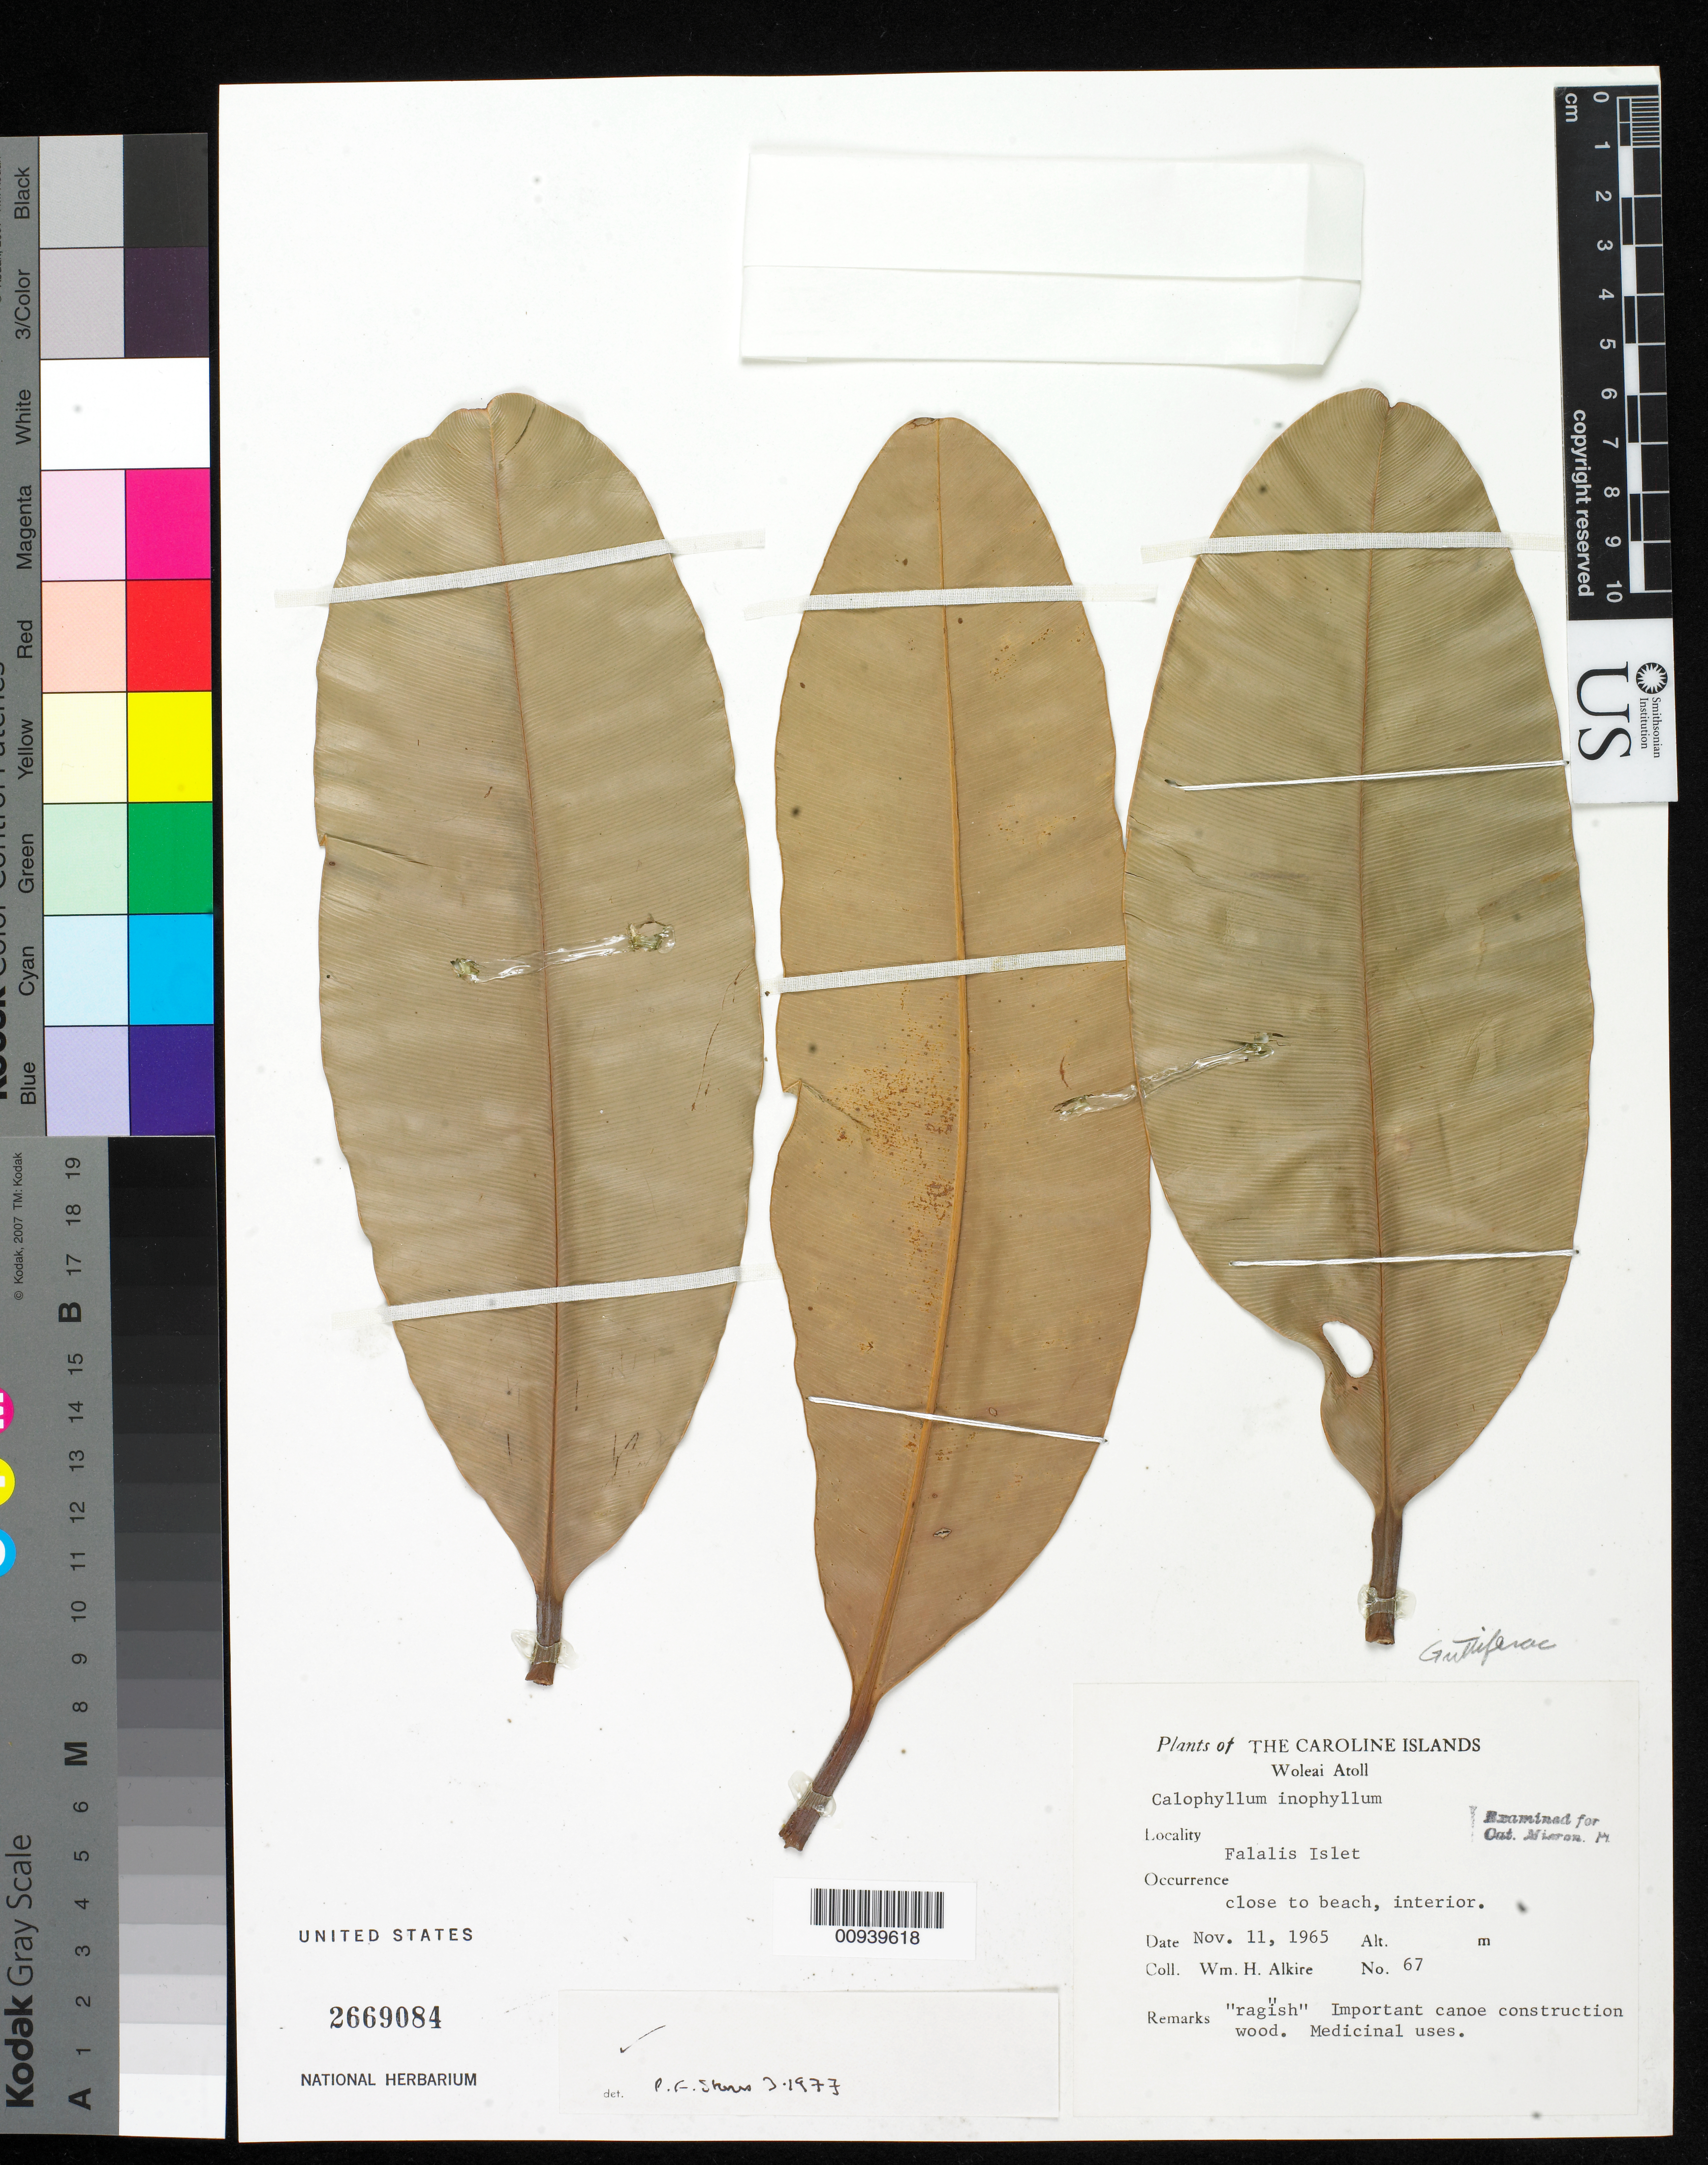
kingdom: Plantae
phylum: Tracheophyta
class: Magnoliopsida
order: Malpighiales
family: Calophyllaceae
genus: Calophyllum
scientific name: Calophyllum inophyllum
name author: L.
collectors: W. Alkire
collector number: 67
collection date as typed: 11 Nov 1965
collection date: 1965-11-11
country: Micronesia, Federated States of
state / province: Yap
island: Woleai Atoll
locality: Falalis Islet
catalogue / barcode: US 2669084